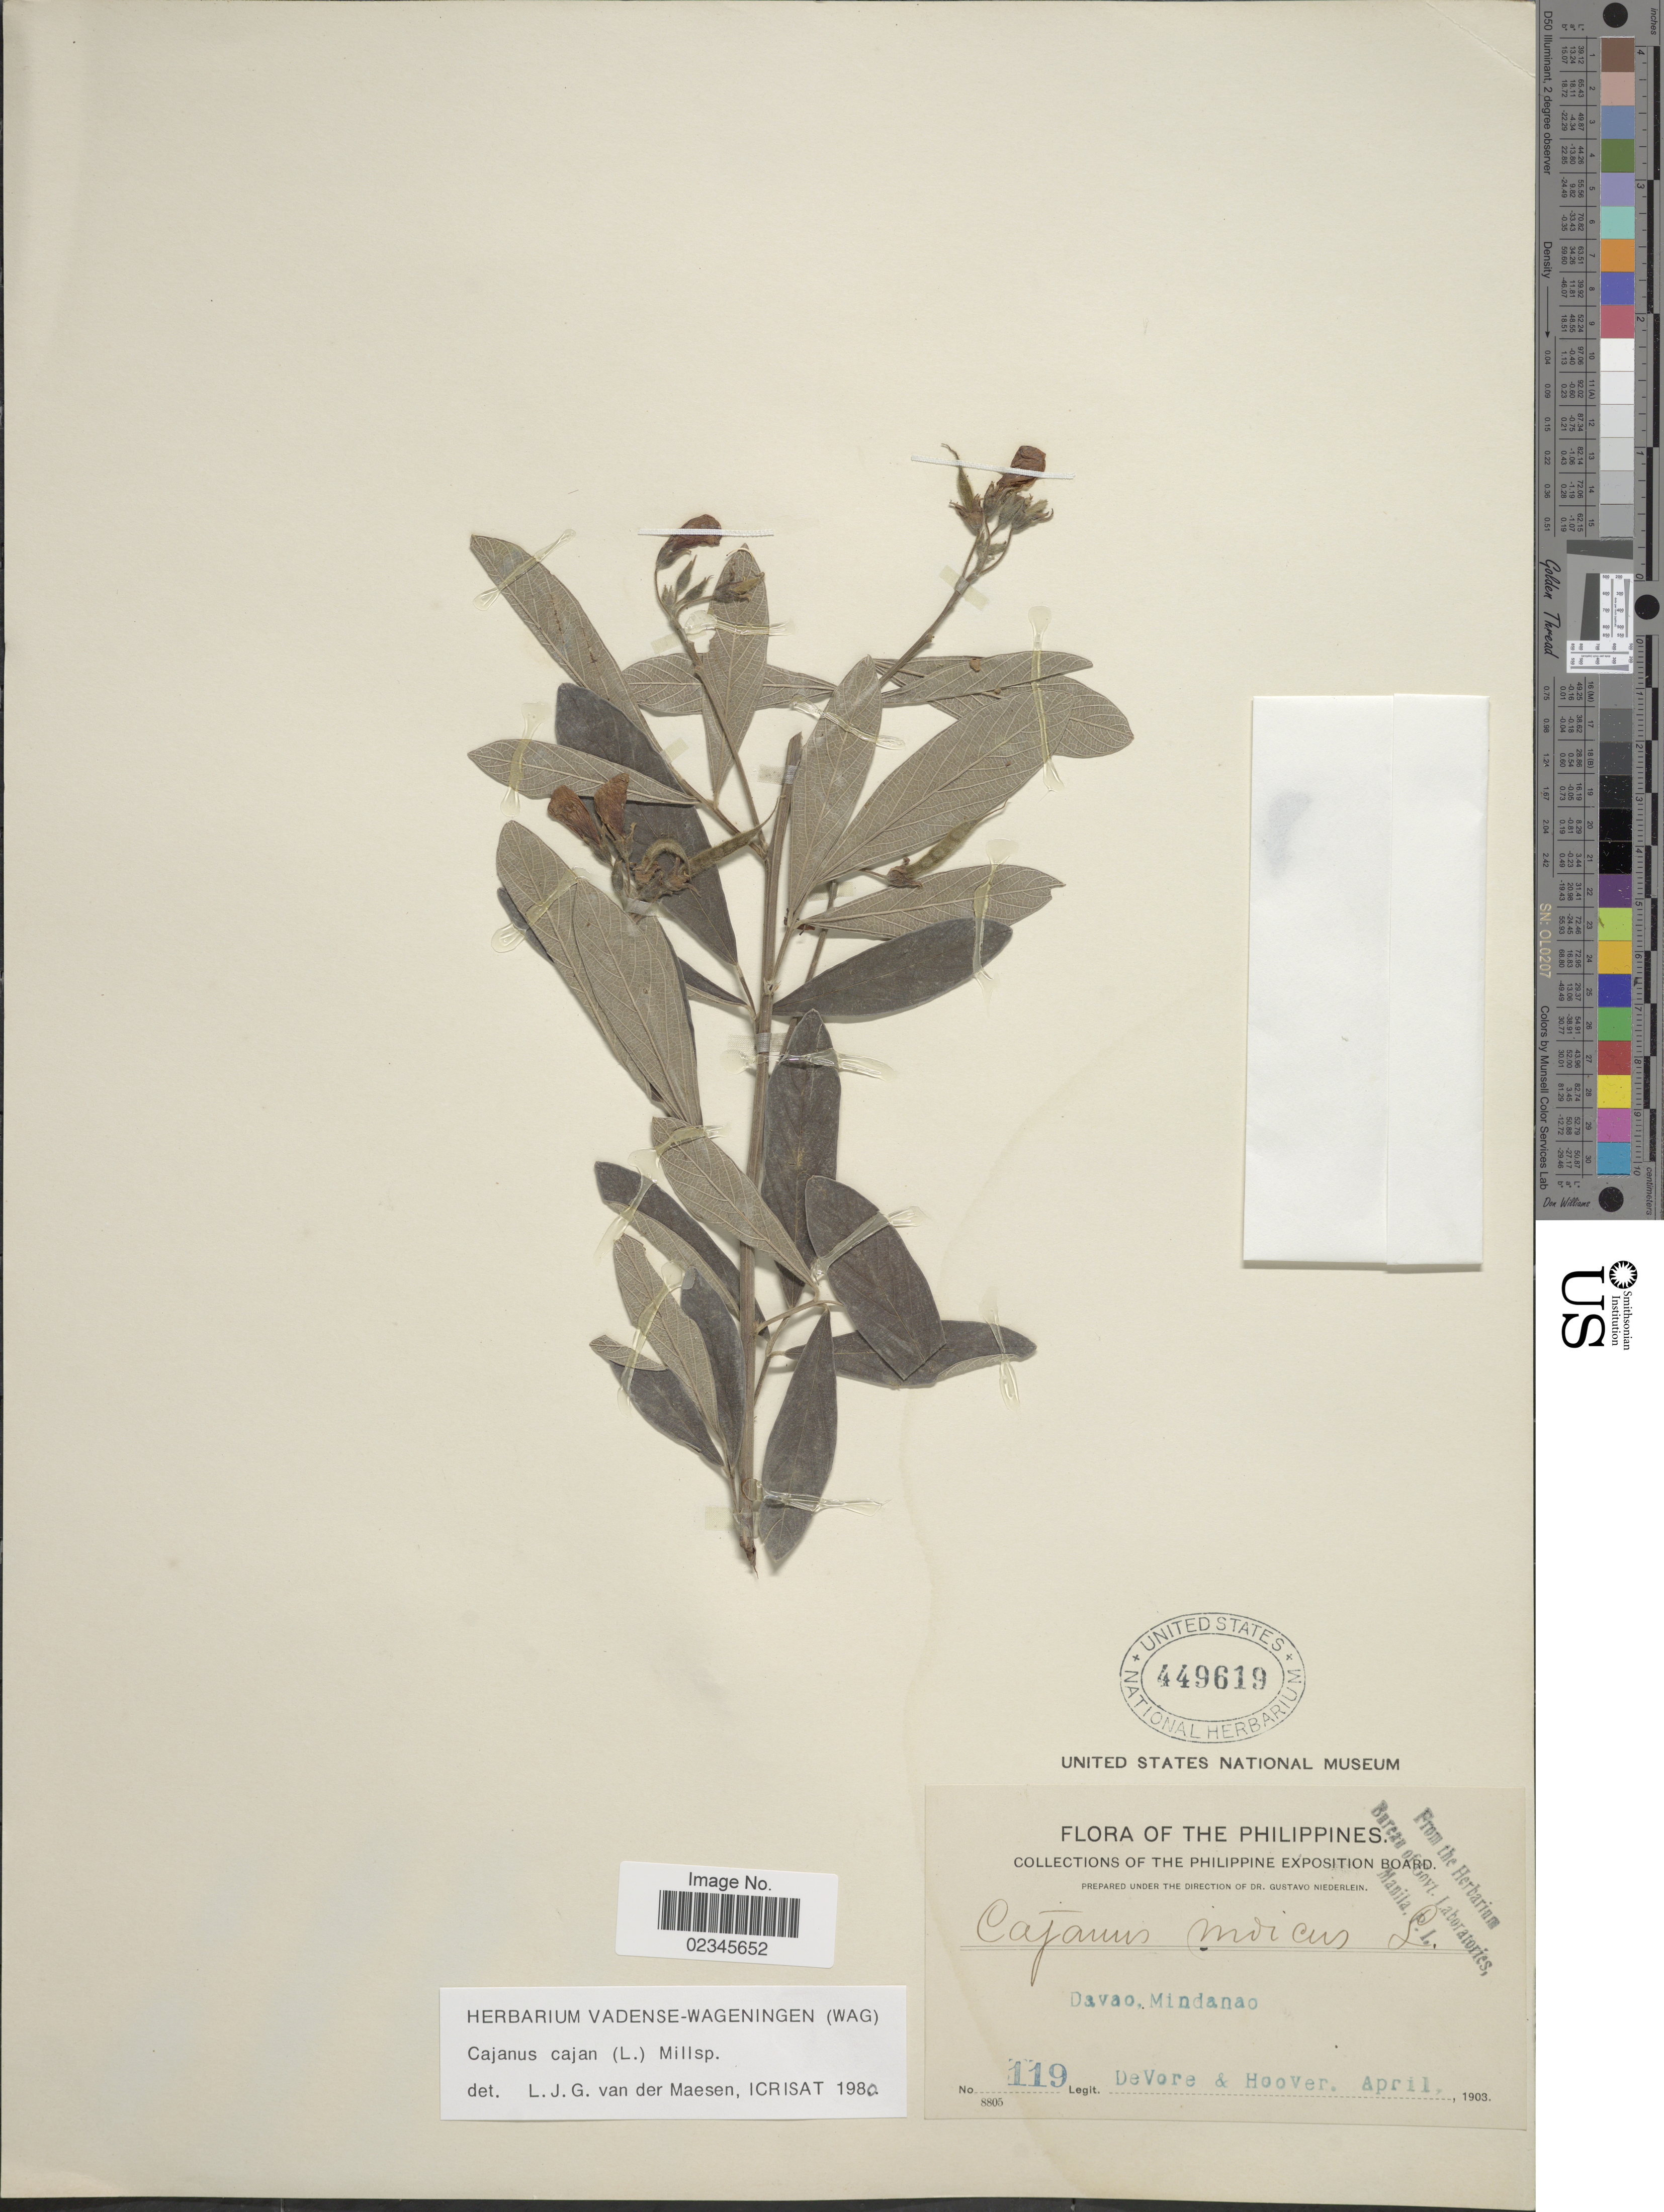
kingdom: Plantae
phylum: Tracheophyta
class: Magnoliopsida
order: Fabales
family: Fabaceae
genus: Cajanus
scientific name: Cajanus cajan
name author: (L.) Huth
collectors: B. F. DeVore & -- Hoover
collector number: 119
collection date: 1903-04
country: Philippines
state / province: Davao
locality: Davao, Mindanao.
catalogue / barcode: US 449619